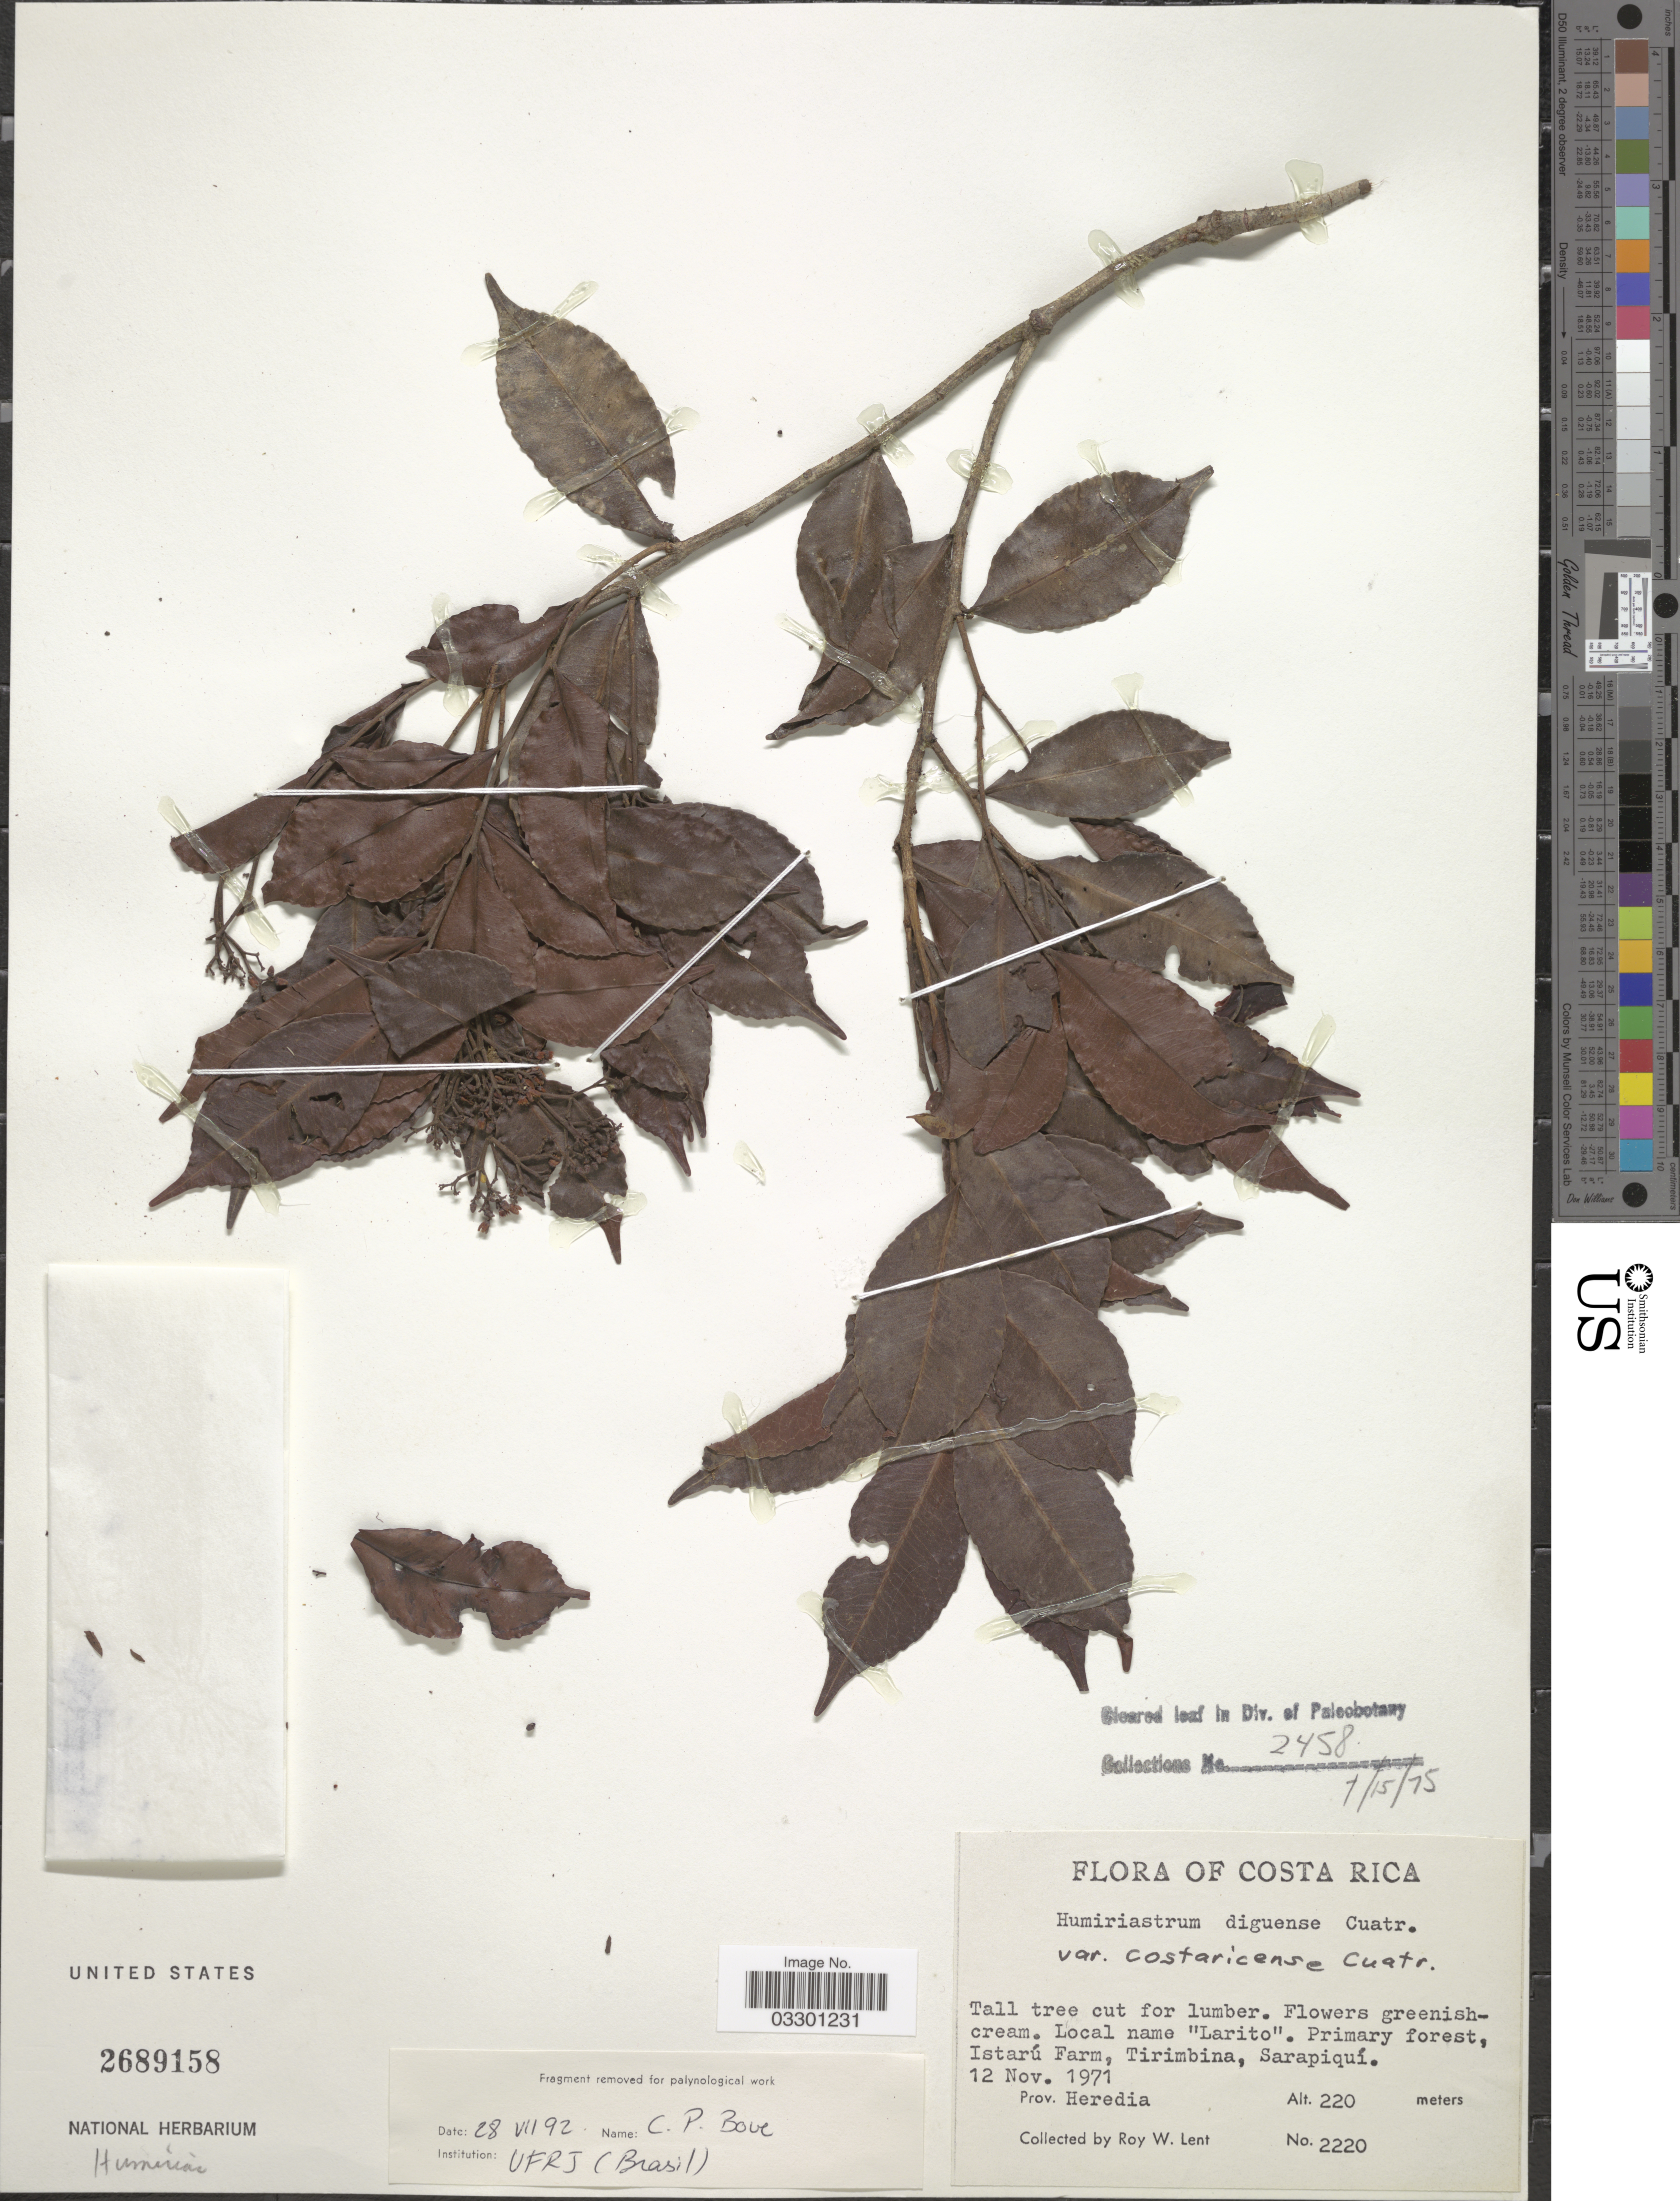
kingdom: Plantae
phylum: Tracheophyta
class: Magnoliopsida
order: Malpighiales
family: Humiriaceae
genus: Humiriastrum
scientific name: Humiriastrum diguense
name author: (Cuatrec.) Cuatrec.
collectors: R. W. Lent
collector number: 2220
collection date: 1971-11-12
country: Costa Rica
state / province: Heredia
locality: Istarú Farm, Tirimbina, Sarapiquí.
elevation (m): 220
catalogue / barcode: US 2689158